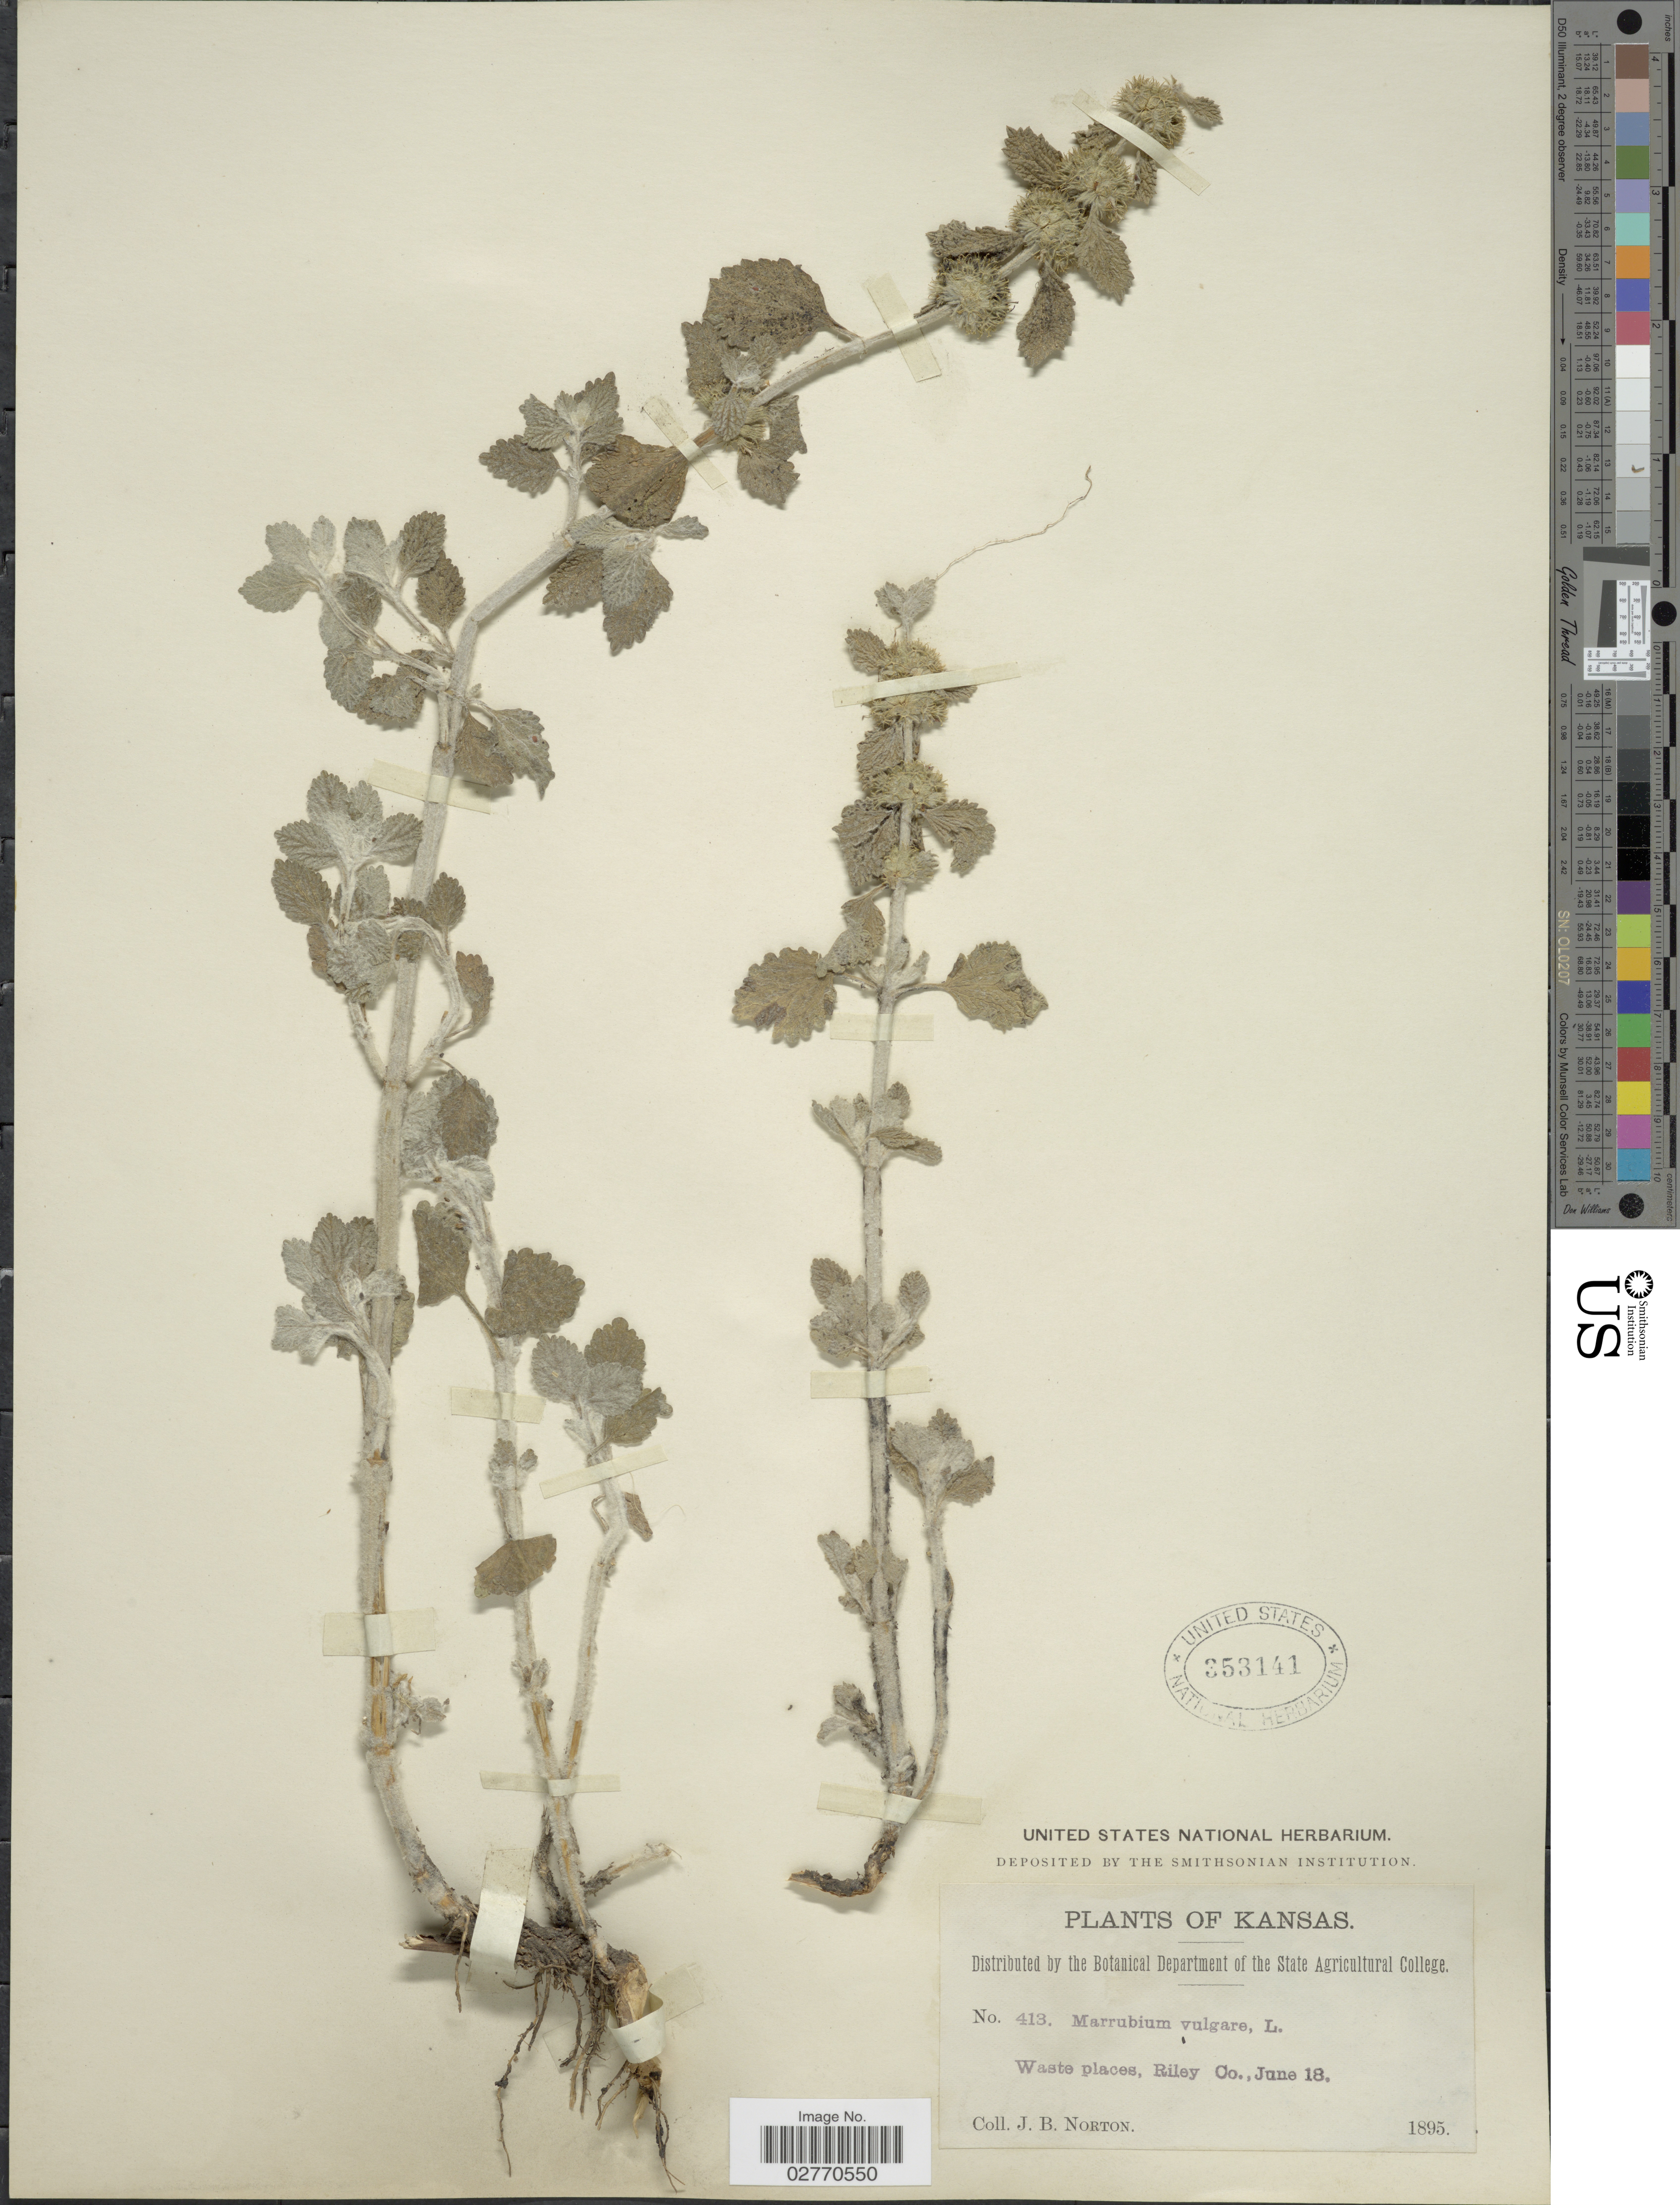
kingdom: Plantae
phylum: Tracheophyta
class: Magnoliopsida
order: Lamiales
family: Lamiaceae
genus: Marrubium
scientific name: Marrubium vulgare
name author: L.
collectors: J. B. Norton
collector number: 413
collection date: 1895-06-18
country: United States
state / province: Kansas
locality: Riley Co.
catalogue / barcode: US 353141